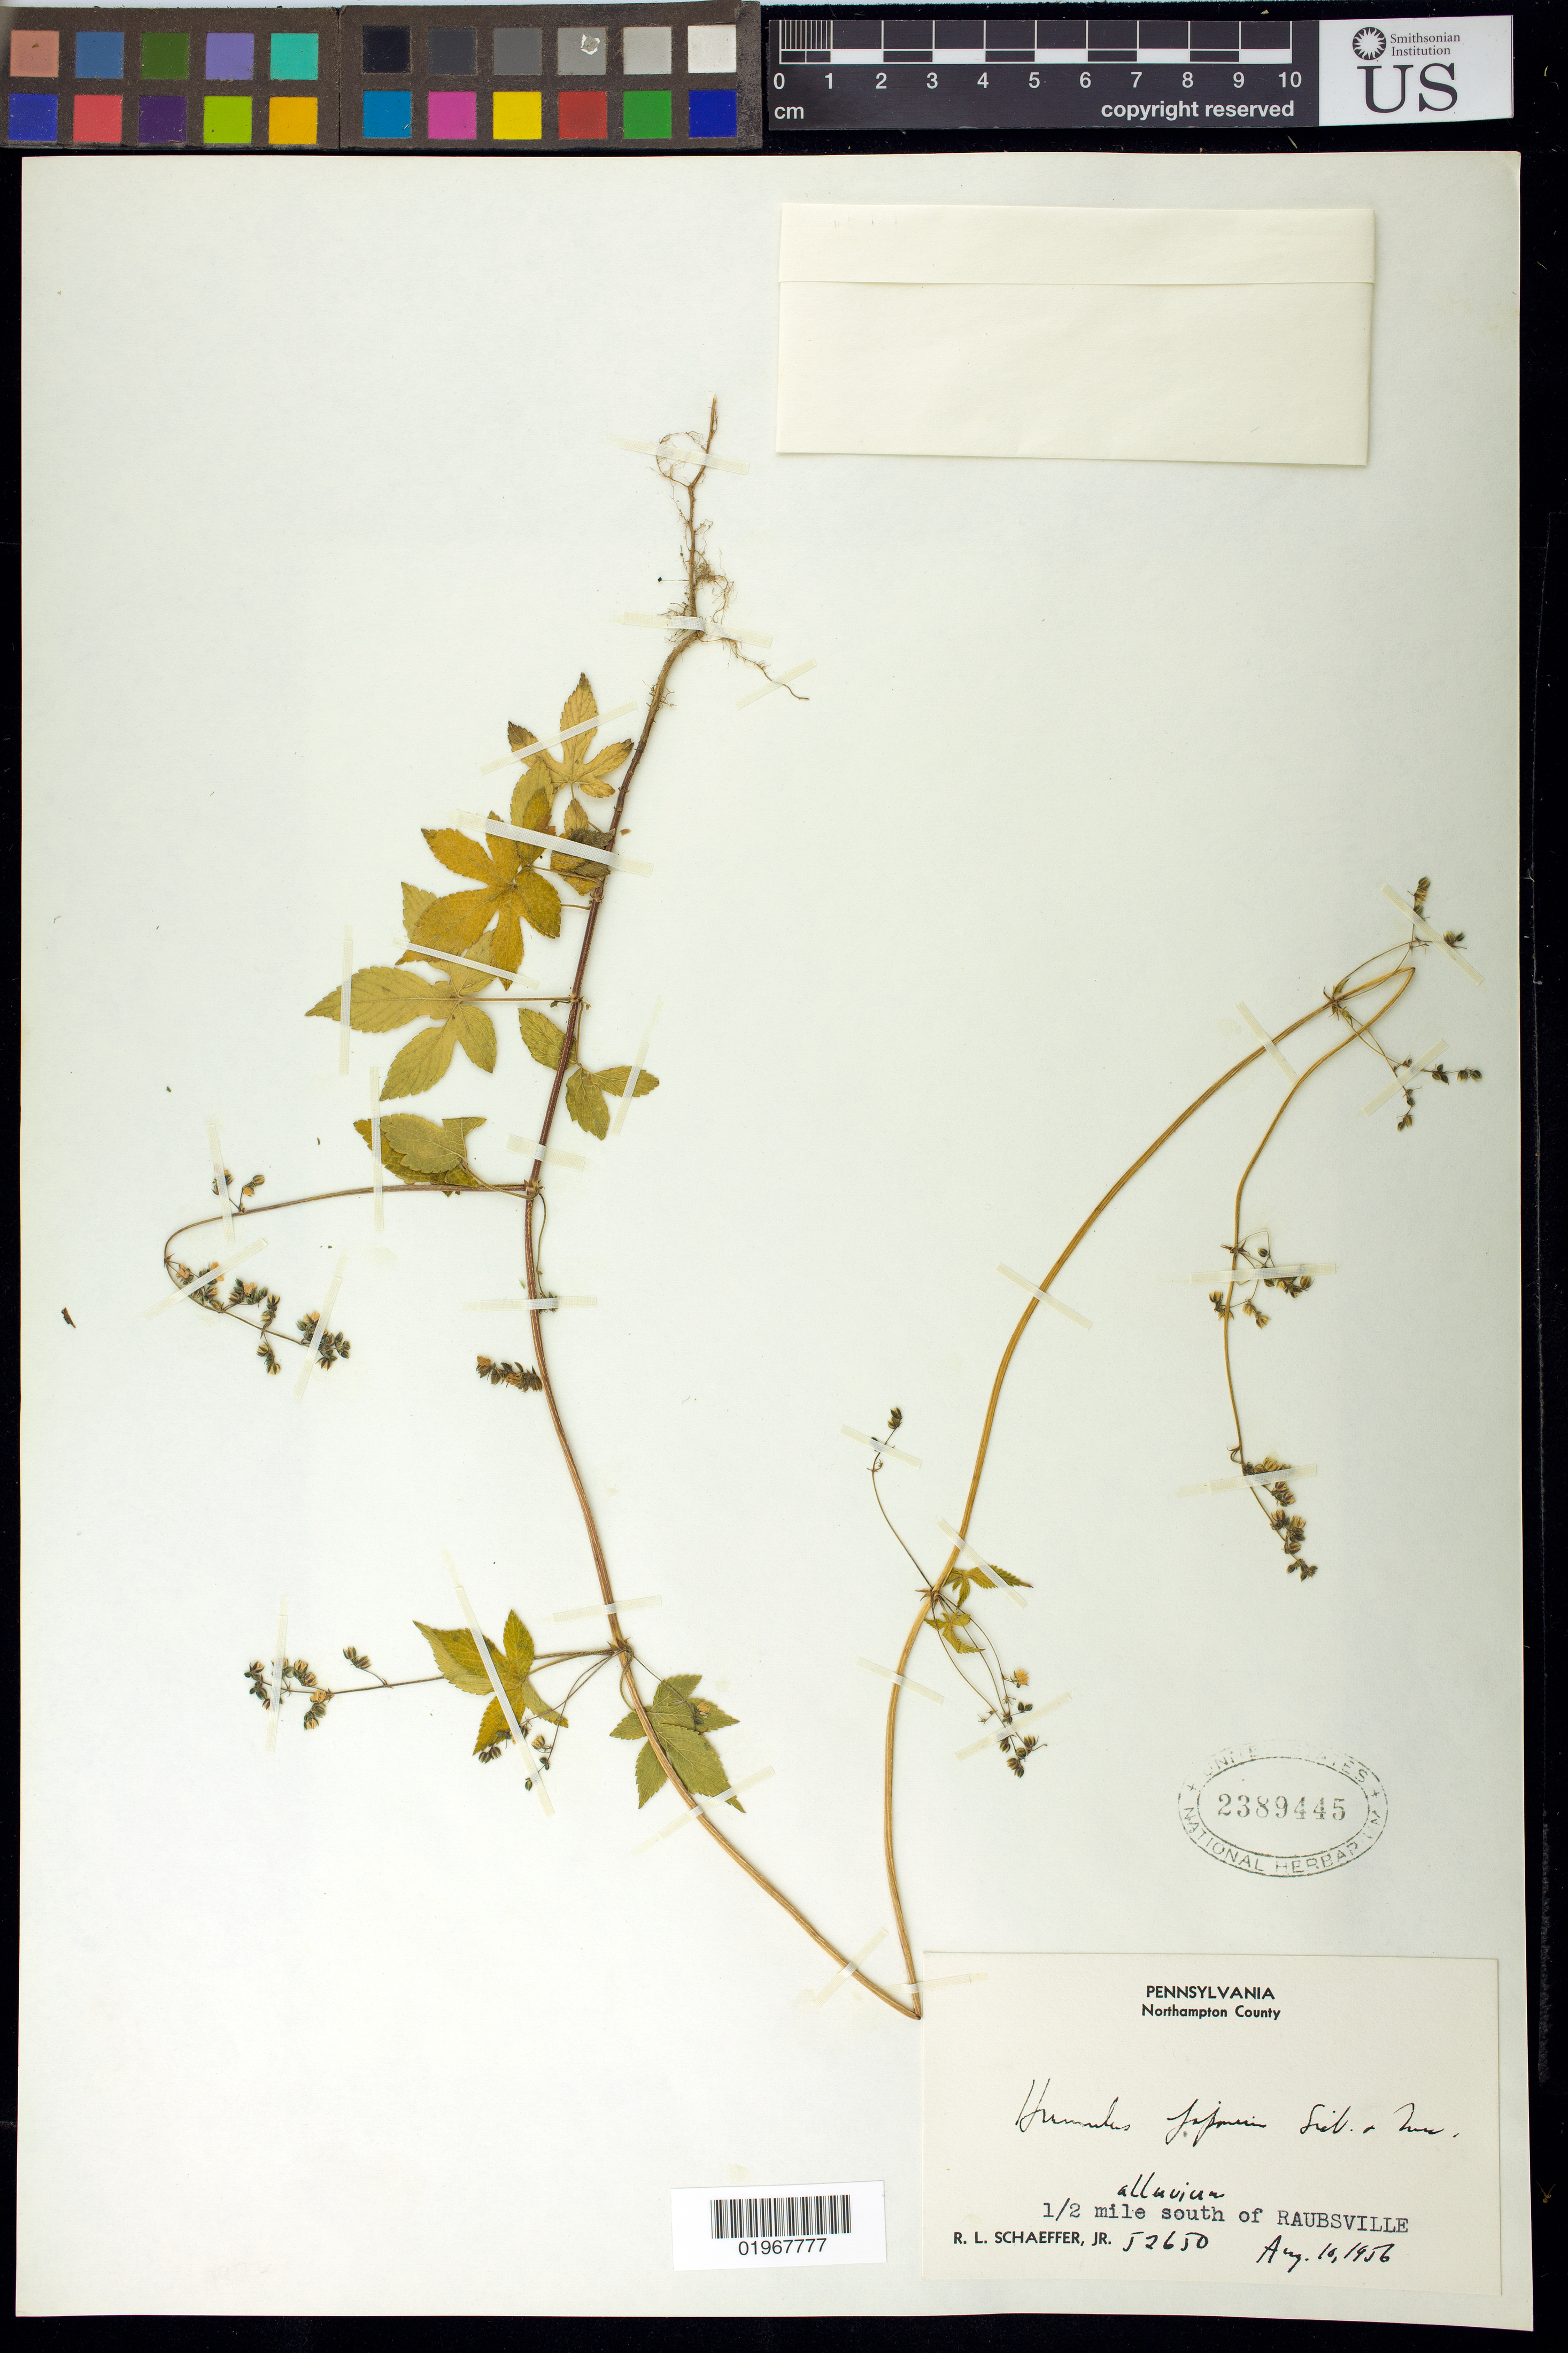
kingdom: Plantae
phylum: Tracheophyta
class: Magnoliopsida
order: Rosales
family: Cannabaceae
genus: Humulus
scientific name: Humulus japonicus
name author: Siebold & Zucc.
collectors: R. L. Schaeffer Jr.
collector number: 52650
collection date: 1956-08-10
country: United States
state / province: Pennsylvania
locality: Northampton County, alluvium. 1/2 mile south of Raubsville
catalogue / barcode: US 2389445